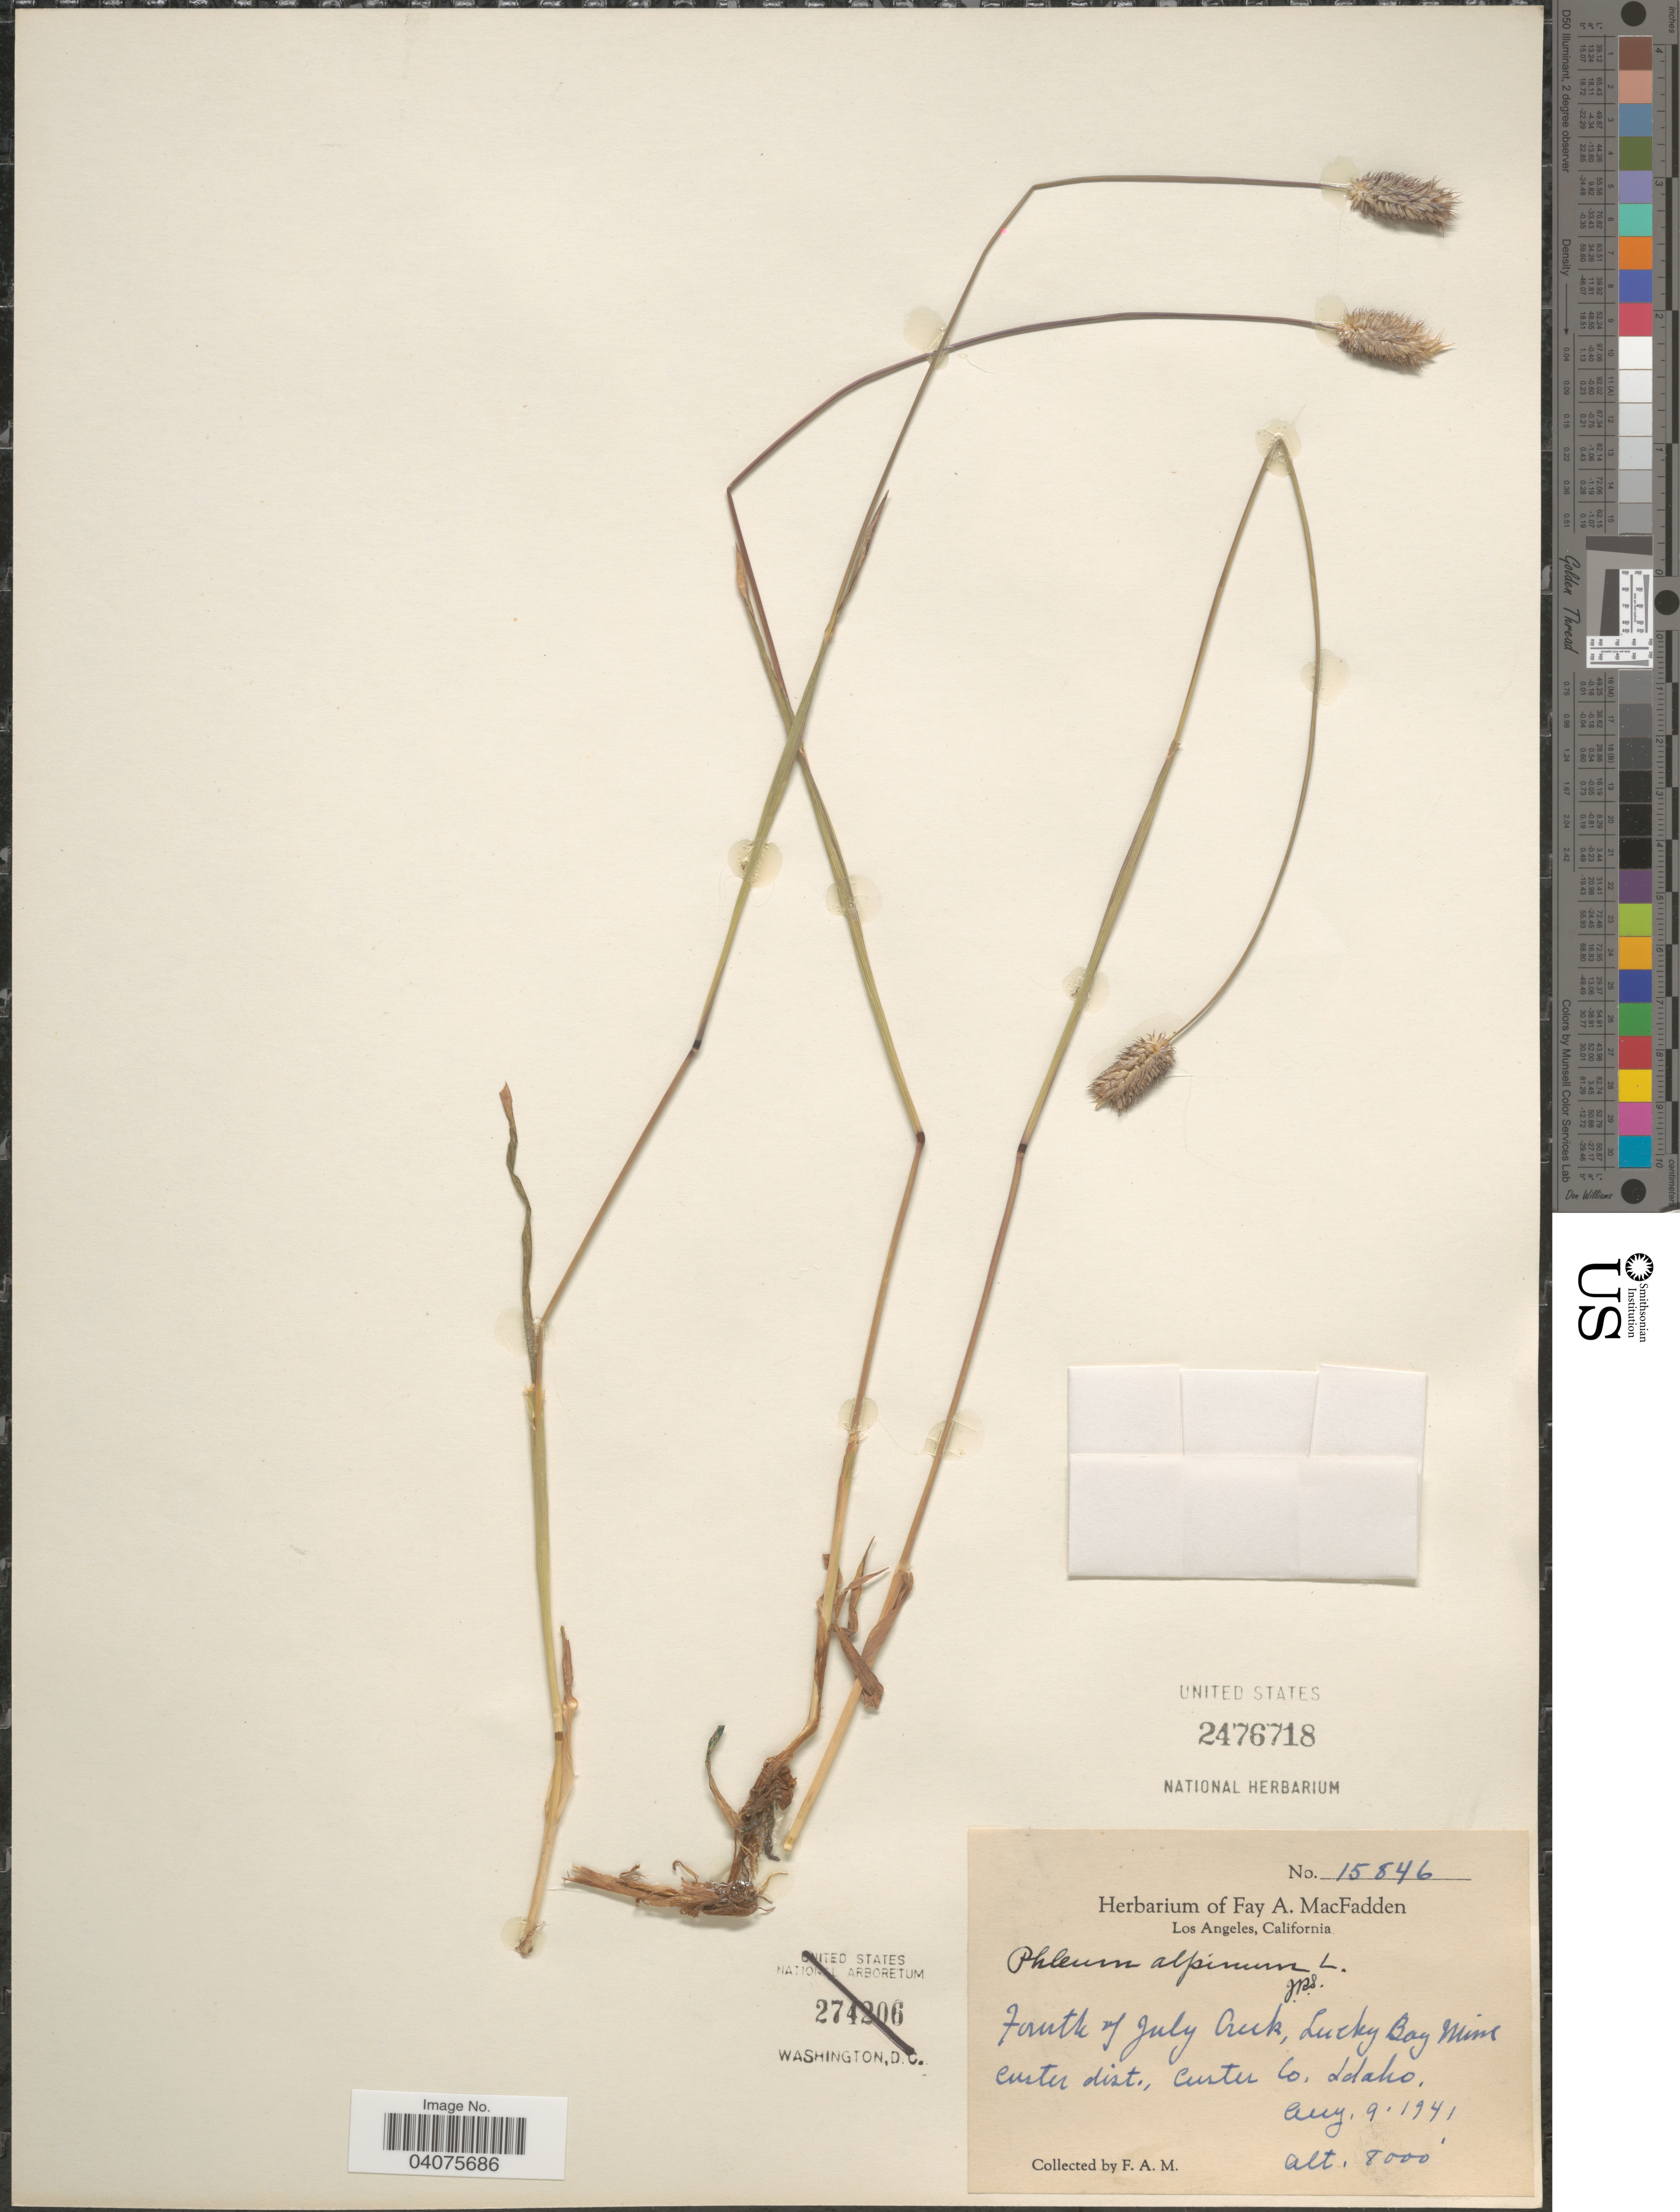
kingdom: Plantae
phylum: Tracheophyta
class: Liliopsida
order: Poales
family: Poaceae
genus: Phleum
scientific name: Phleum alpinum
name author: L.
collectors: F. MacFadden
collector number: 15846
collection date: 1941-08-09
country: United States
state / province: Idaho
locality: Fourth of July Creek, Lucky Bay Mine. Custer dist., Custer Co.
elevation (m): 2438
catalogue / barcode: US 2476718